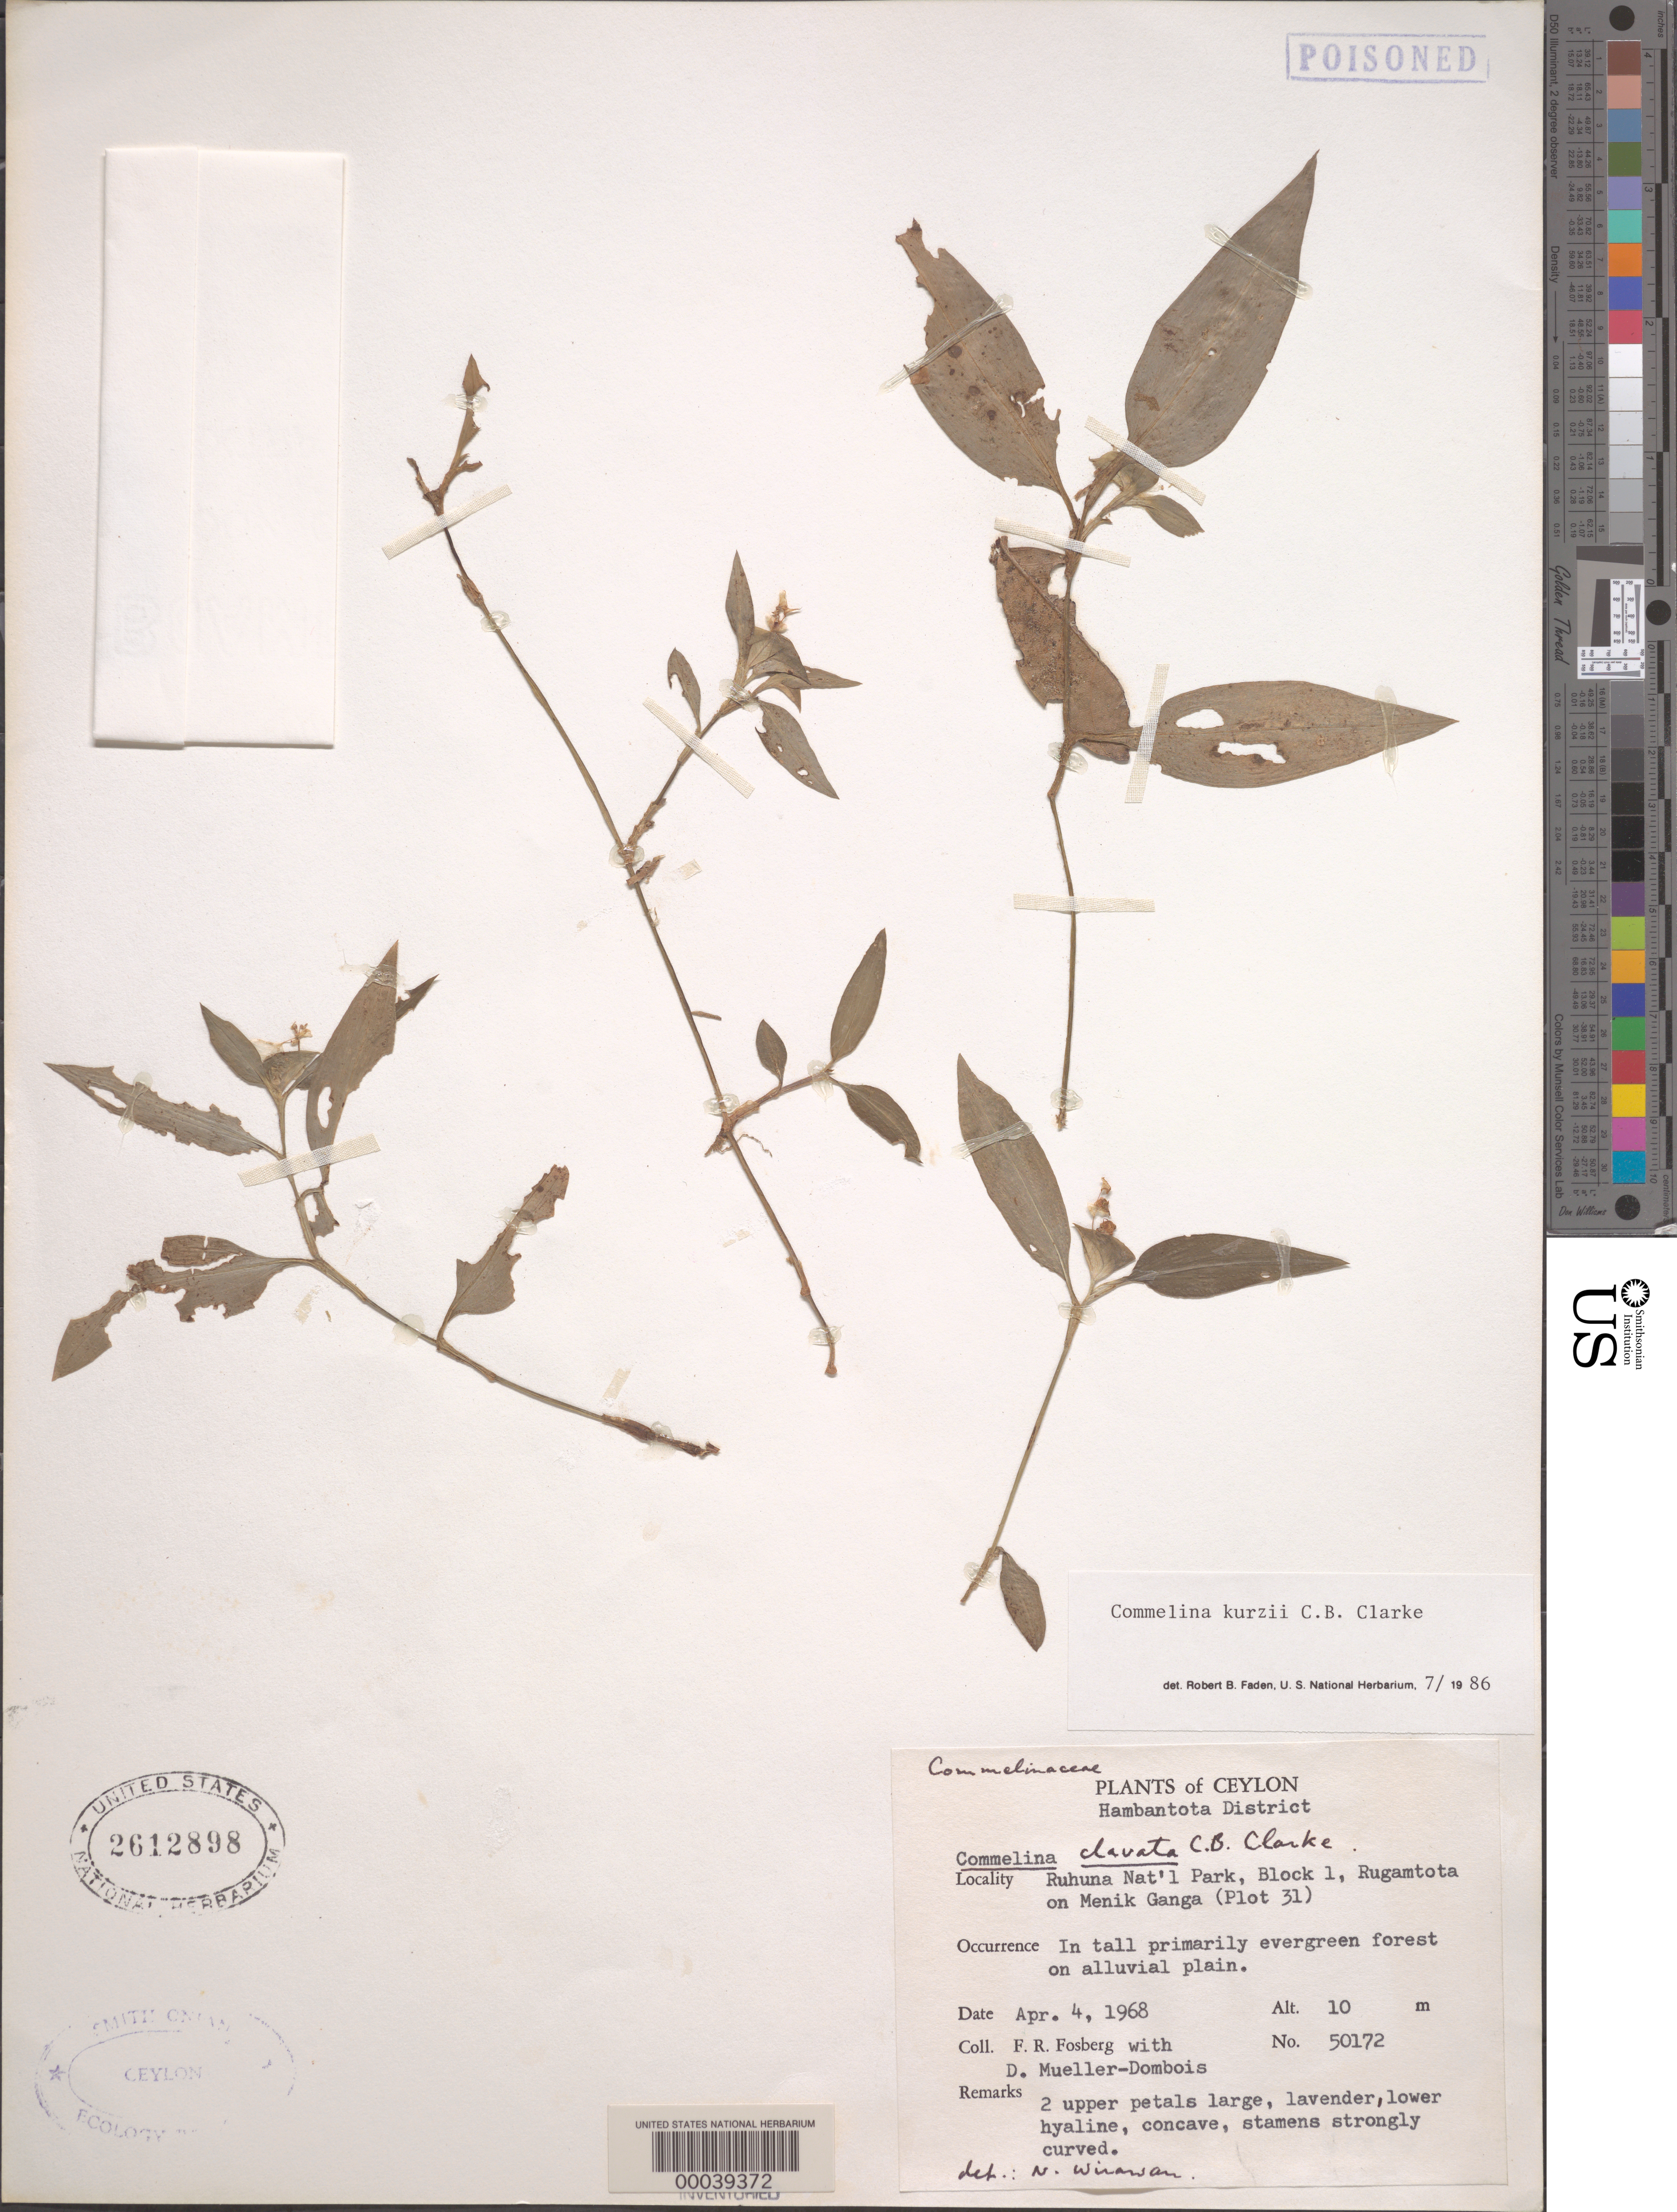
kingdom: Plantae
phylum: Tracheophyta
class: Liliopsida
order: Commelinales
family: Commelinaceae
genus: Commelina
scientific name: Commelina kurzii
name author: C.B. Clarke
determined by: Faden, Robert B., (US), Smithsonian Institution - National Museum of Natural History (UNITED STATES)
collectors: F. R. Fosberg & D. Mueller-Dombois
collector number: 50172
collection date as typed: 04 Apr 1968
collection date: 1968-04-04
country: Sri Lanka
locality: Ruhuna national park, rugamtota on menik ganga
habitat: Tall, primary evergreen forest on alluvial plain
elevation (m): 10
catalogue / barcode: US 2612898